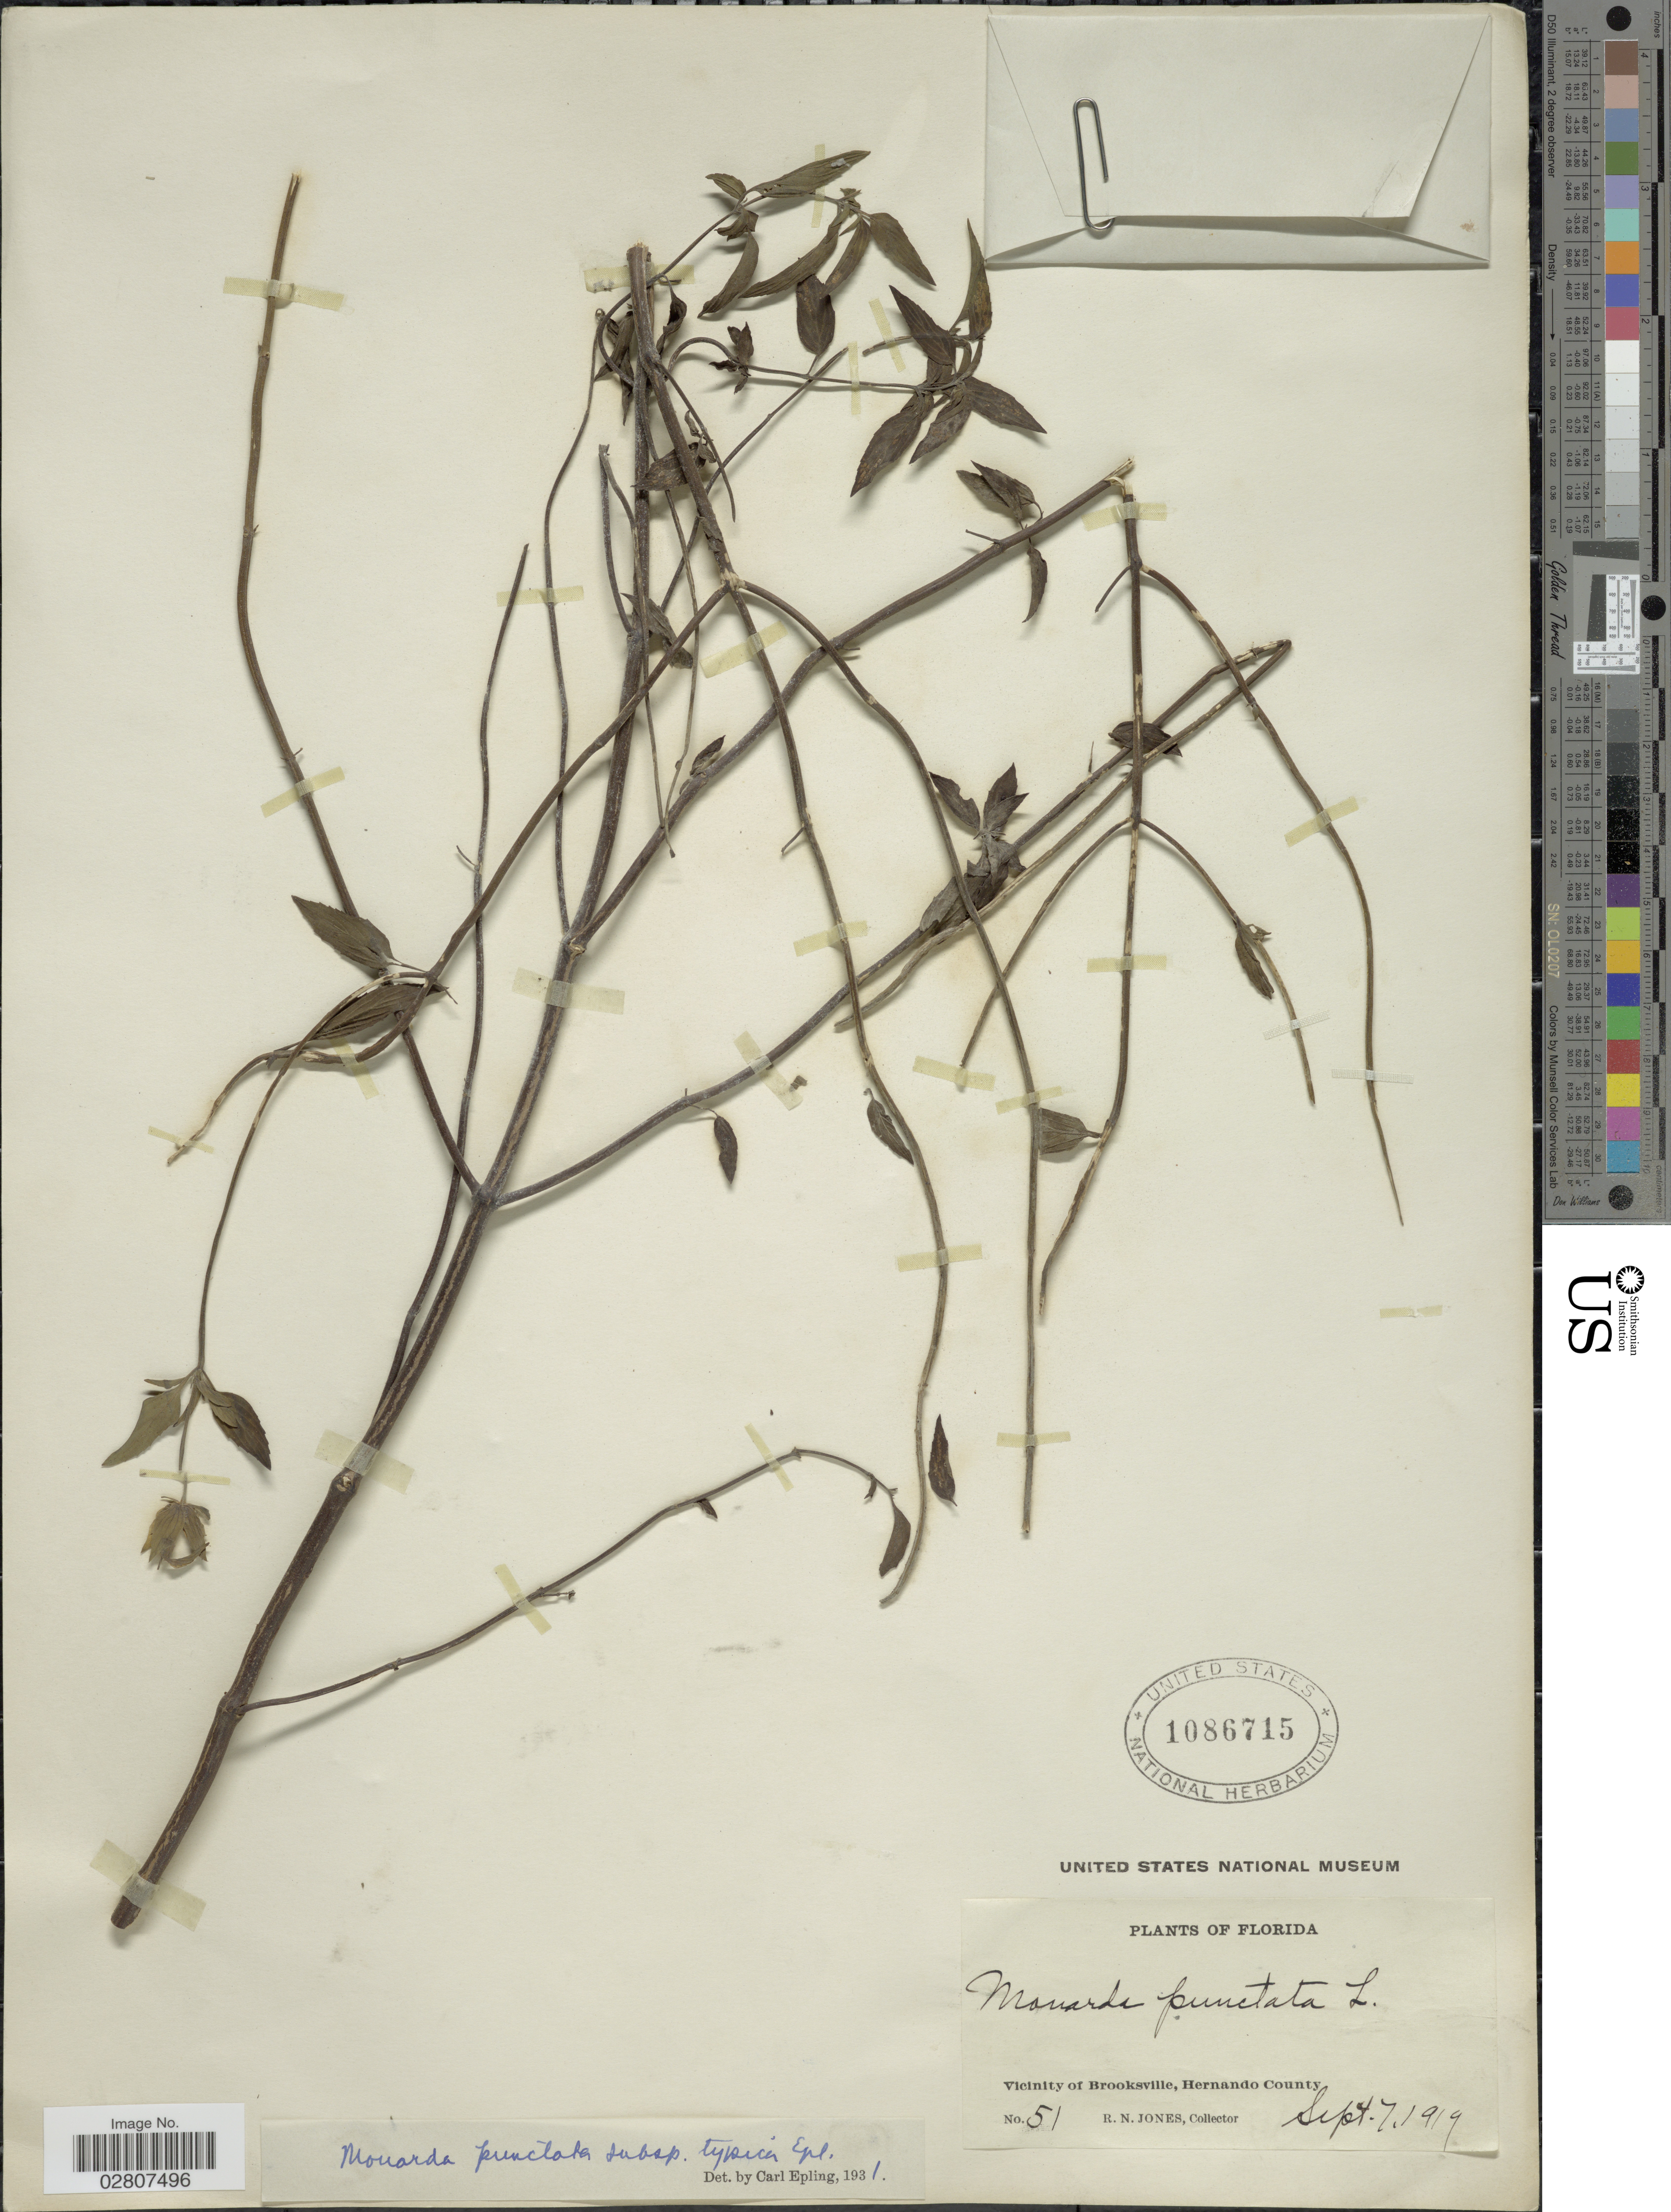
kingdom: Plantae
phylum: Tracheophyta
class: Magnoliopsida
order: Lamiales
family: Lamiaceae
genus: Monarda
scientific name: Monarda punctata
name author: L.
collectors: R. N. Jones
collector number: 51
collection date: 1919-09-07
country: United States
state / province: Florida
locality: Vicinity of Brooksville, Hernando County.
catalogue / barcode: US 1086715